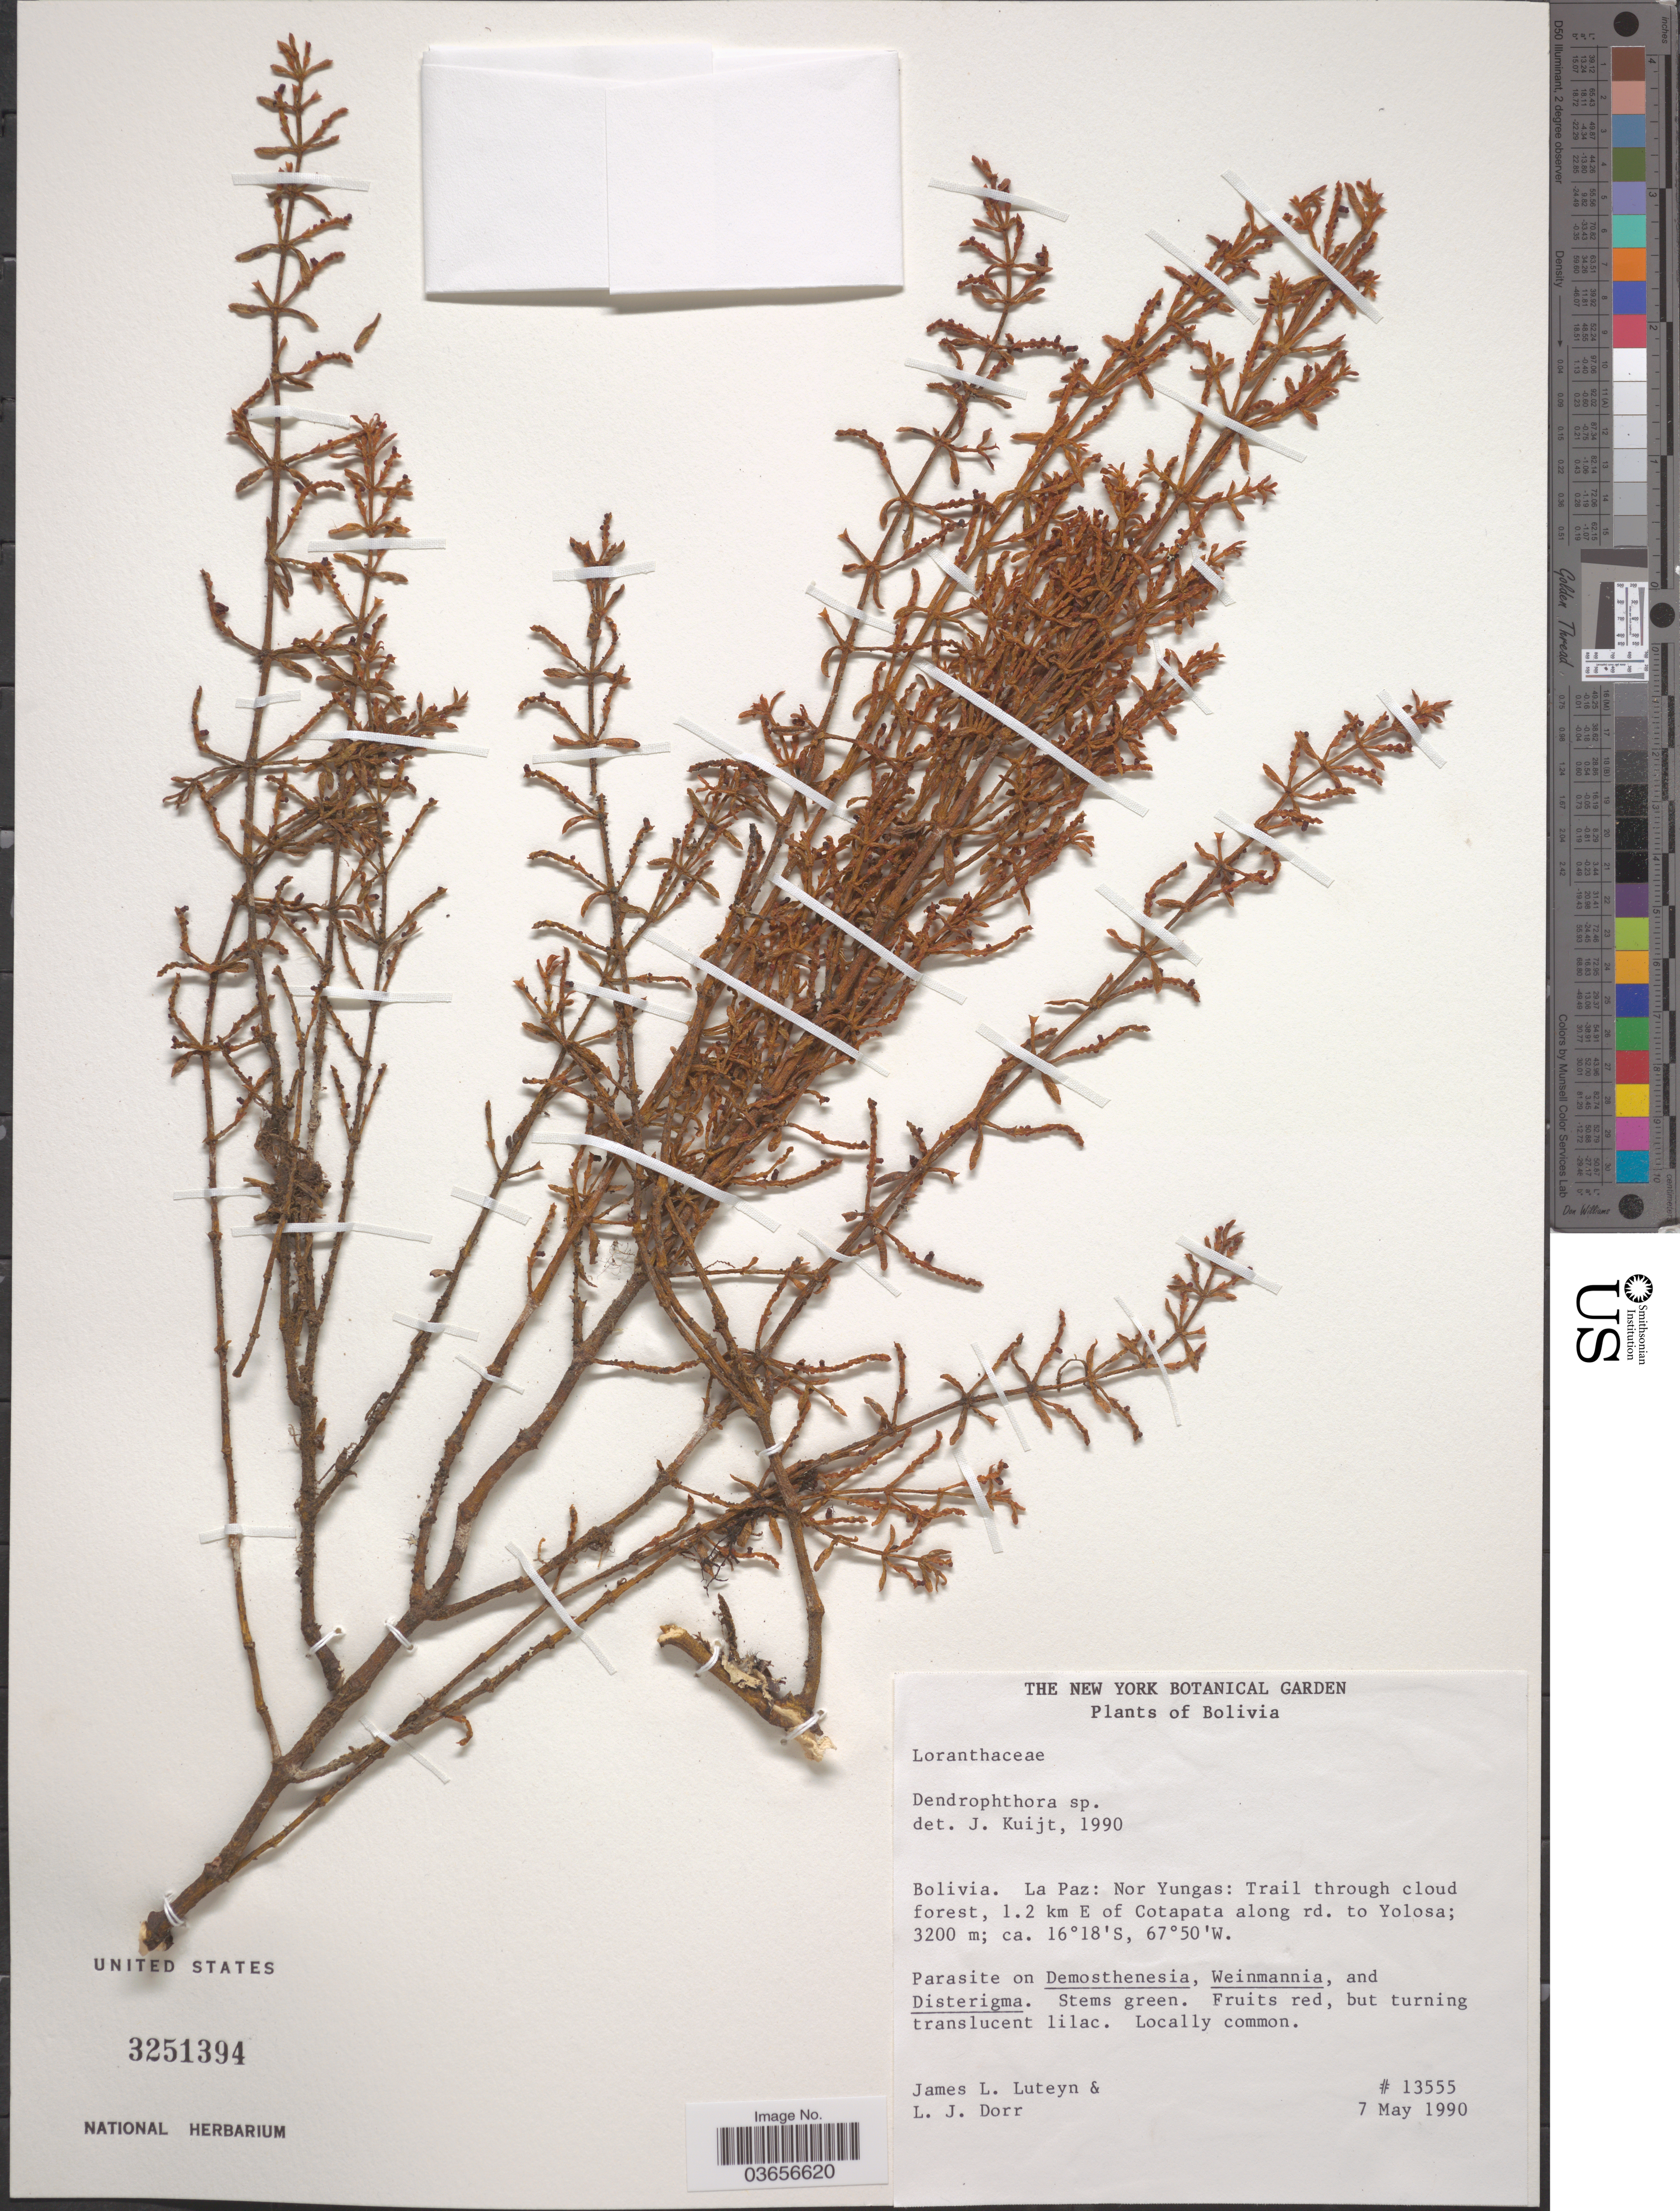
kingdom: Plantae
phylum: Tracheophyta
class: Magnoliopsida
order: Santalales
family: Viscaceae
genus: Dendrophthora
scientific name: Dendrophthora sp.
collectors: J. Luteyn & L. J. Dorr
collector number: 13555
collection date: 1990-05-07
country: Bolivia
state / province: La Paz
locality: La Paz: Nor Yungas: Trail through cloud forest, 1.2 km E of Cotapata along rd. to Yolosa.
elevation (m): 3200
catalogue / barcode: US 3251394